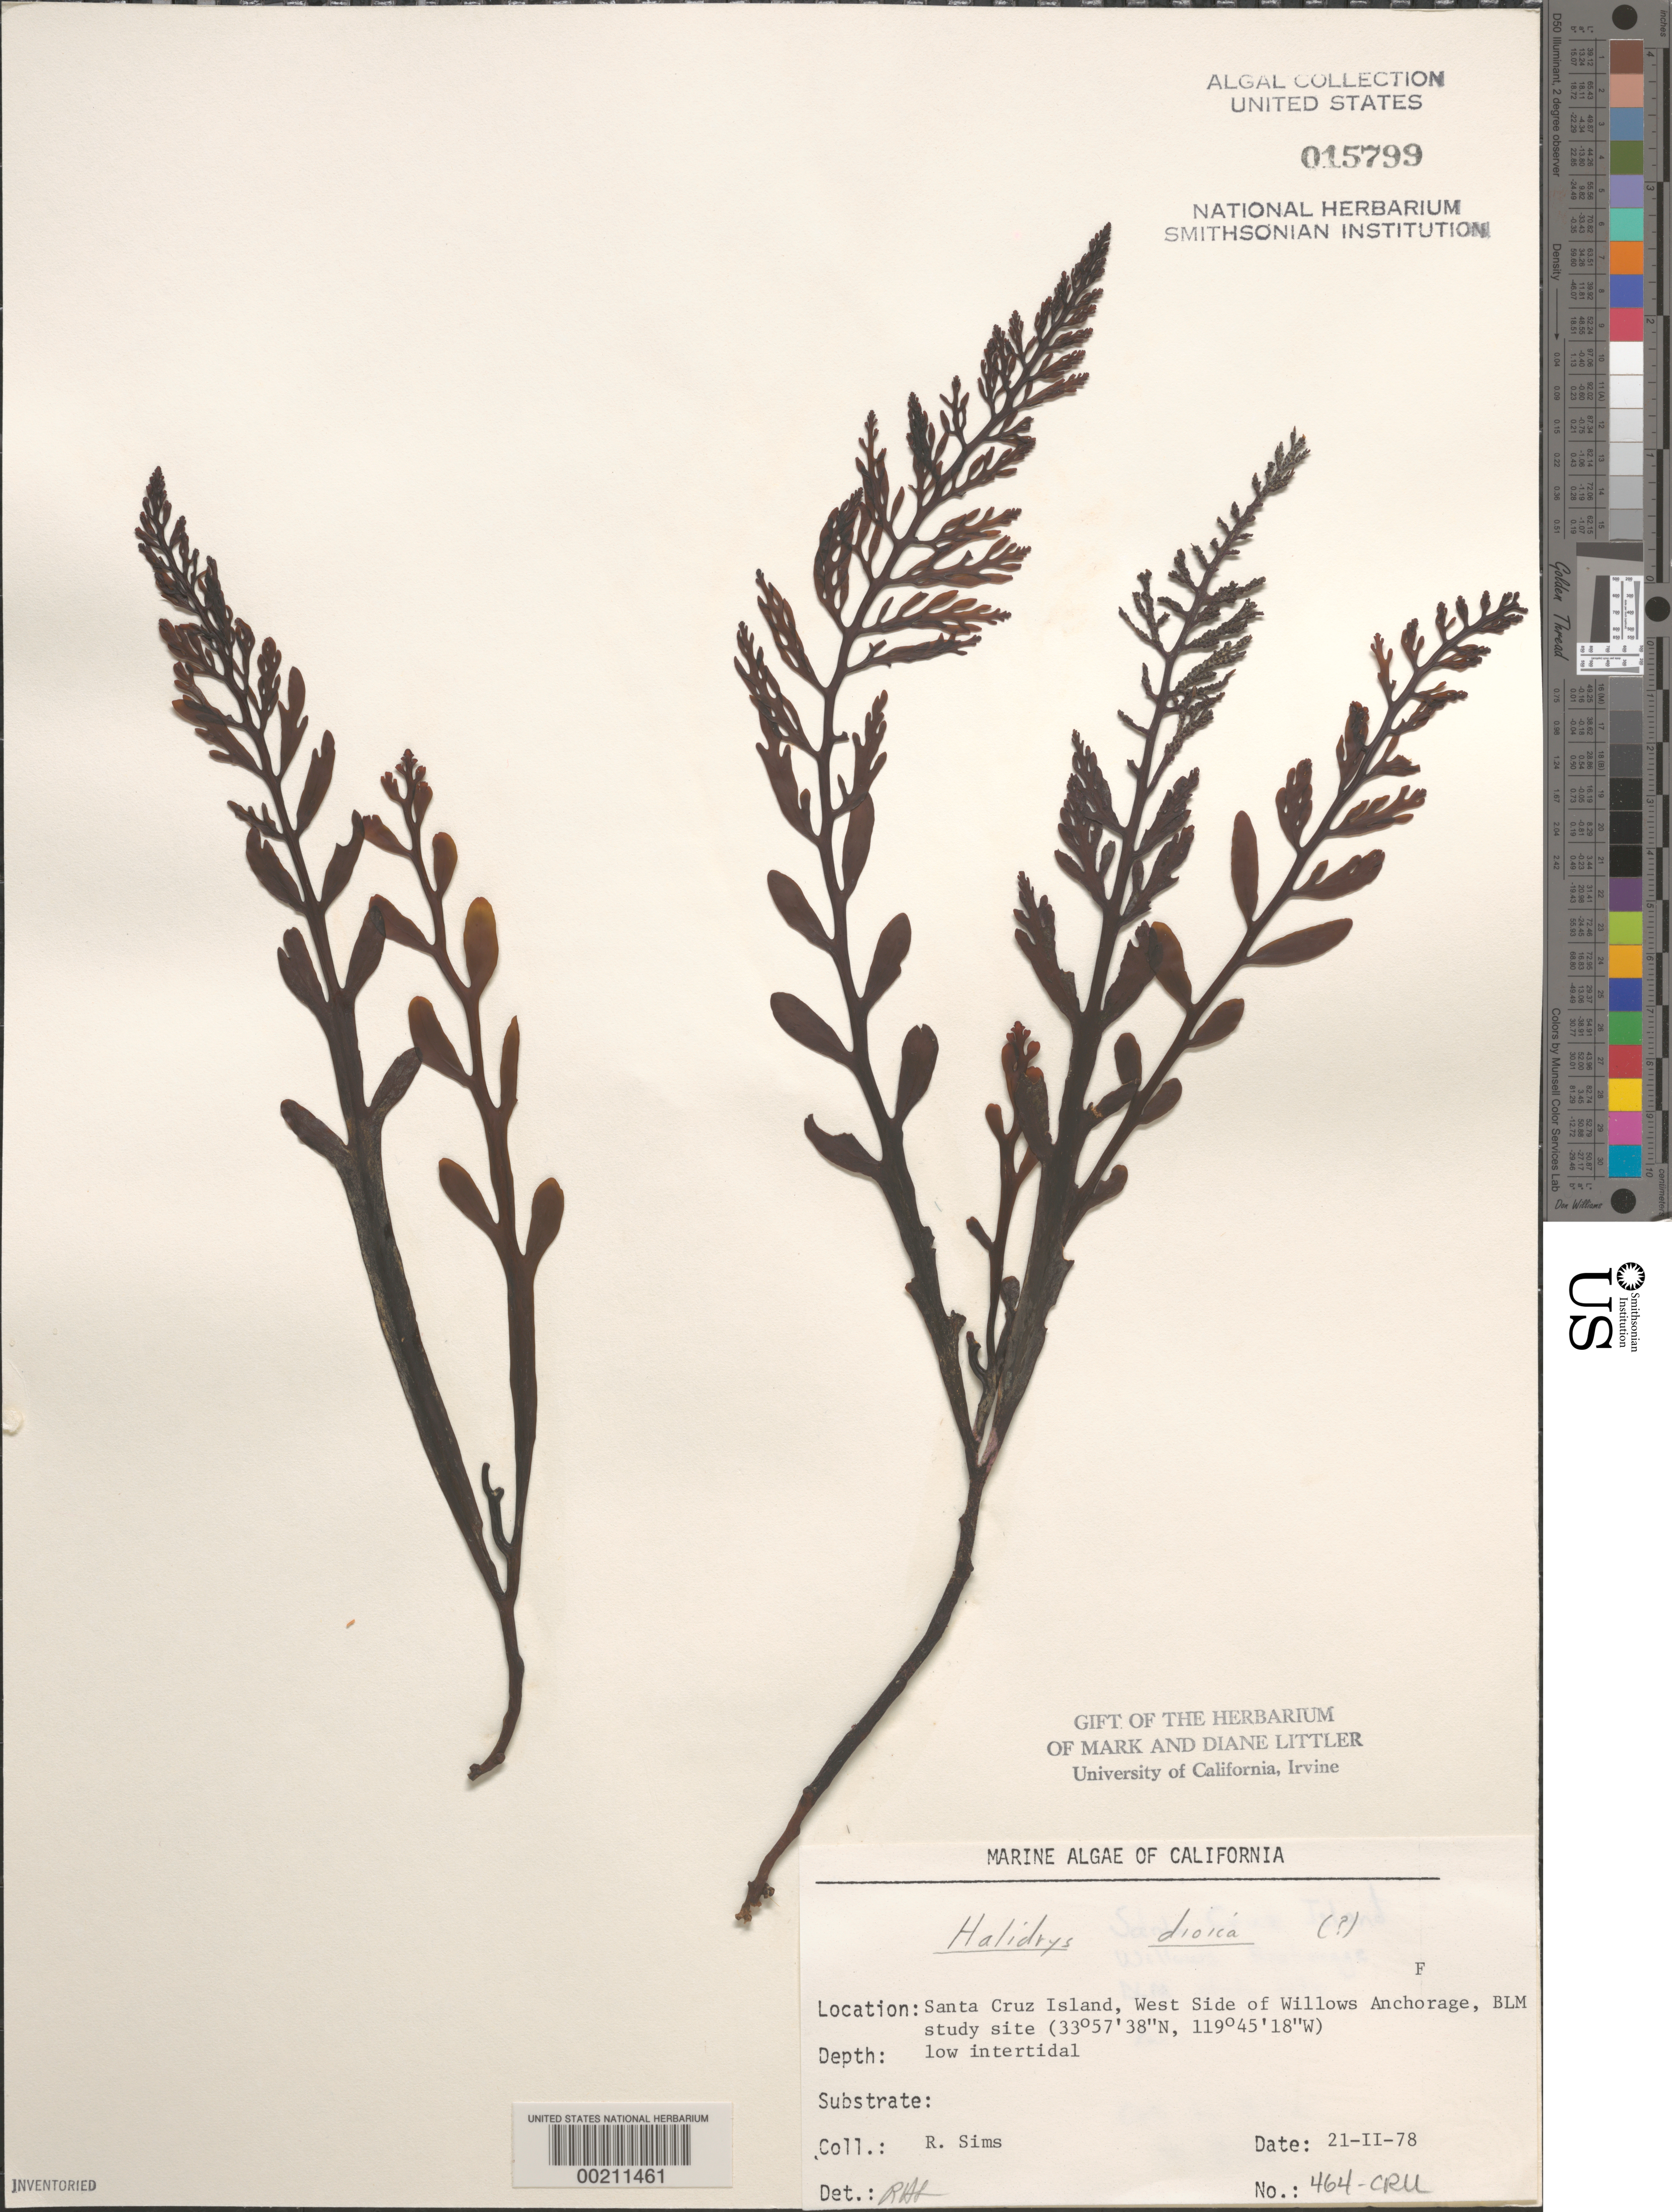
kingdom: Chromista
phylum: Ochrophyta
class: Phaeophyceae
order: Fucales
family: Sargassaceae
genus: Halidrys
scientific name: Halidrys dioica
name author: N.L. Gardner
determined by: Sims, Robert H.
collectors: R. H. Sims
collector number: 464-cru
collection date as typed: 21 Feb 1978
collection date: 1978-02-21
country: United States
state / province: California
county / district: Santa Barbara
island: Santa Cruz Island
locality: Willows Anchorage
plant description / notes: BLM-SOCALBIGHT Rocky Intertidal Survey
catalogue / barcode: US 15799